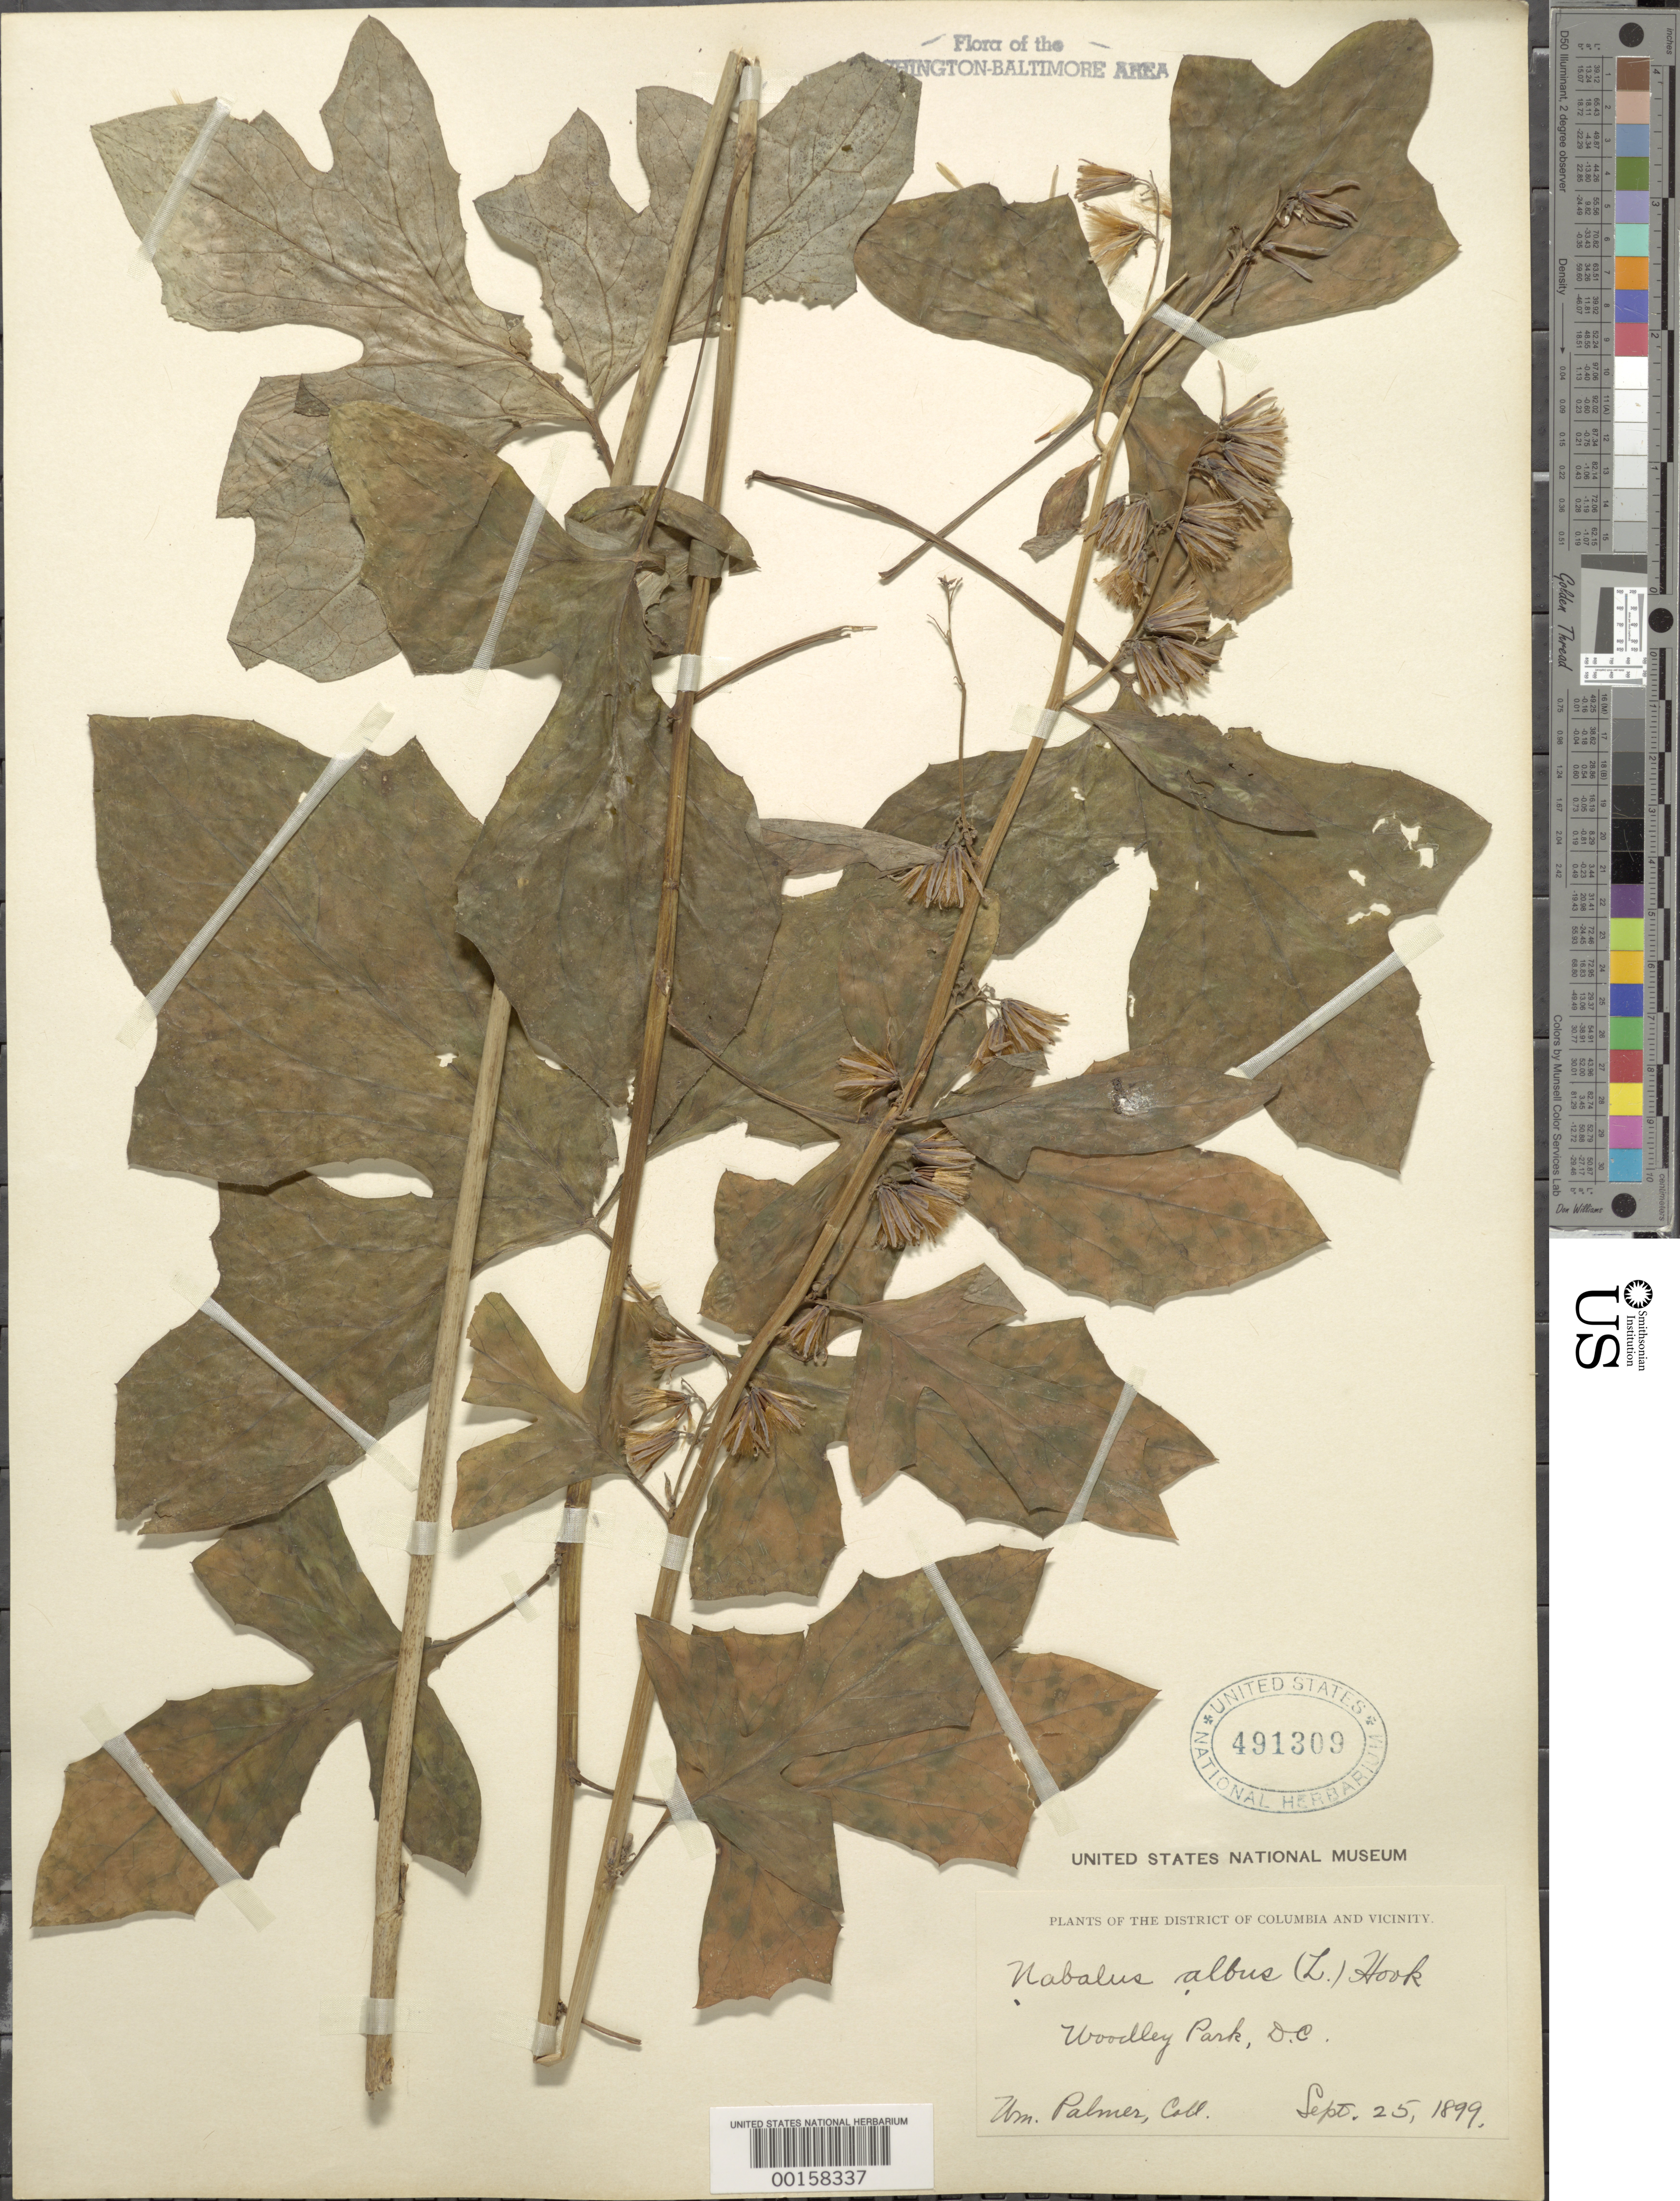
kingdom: Plantae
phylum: Tracheophyta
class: Magnoliopsida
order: Asterales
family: Asteraceae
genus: Nabalus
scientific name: Nabalus albus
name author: (L.) Hook.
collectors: W. Palmer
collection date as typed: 25 Sep 1899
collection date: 1899-09-25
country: United States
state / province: District of Columbia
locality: Woodley Park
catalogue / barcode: US 491309